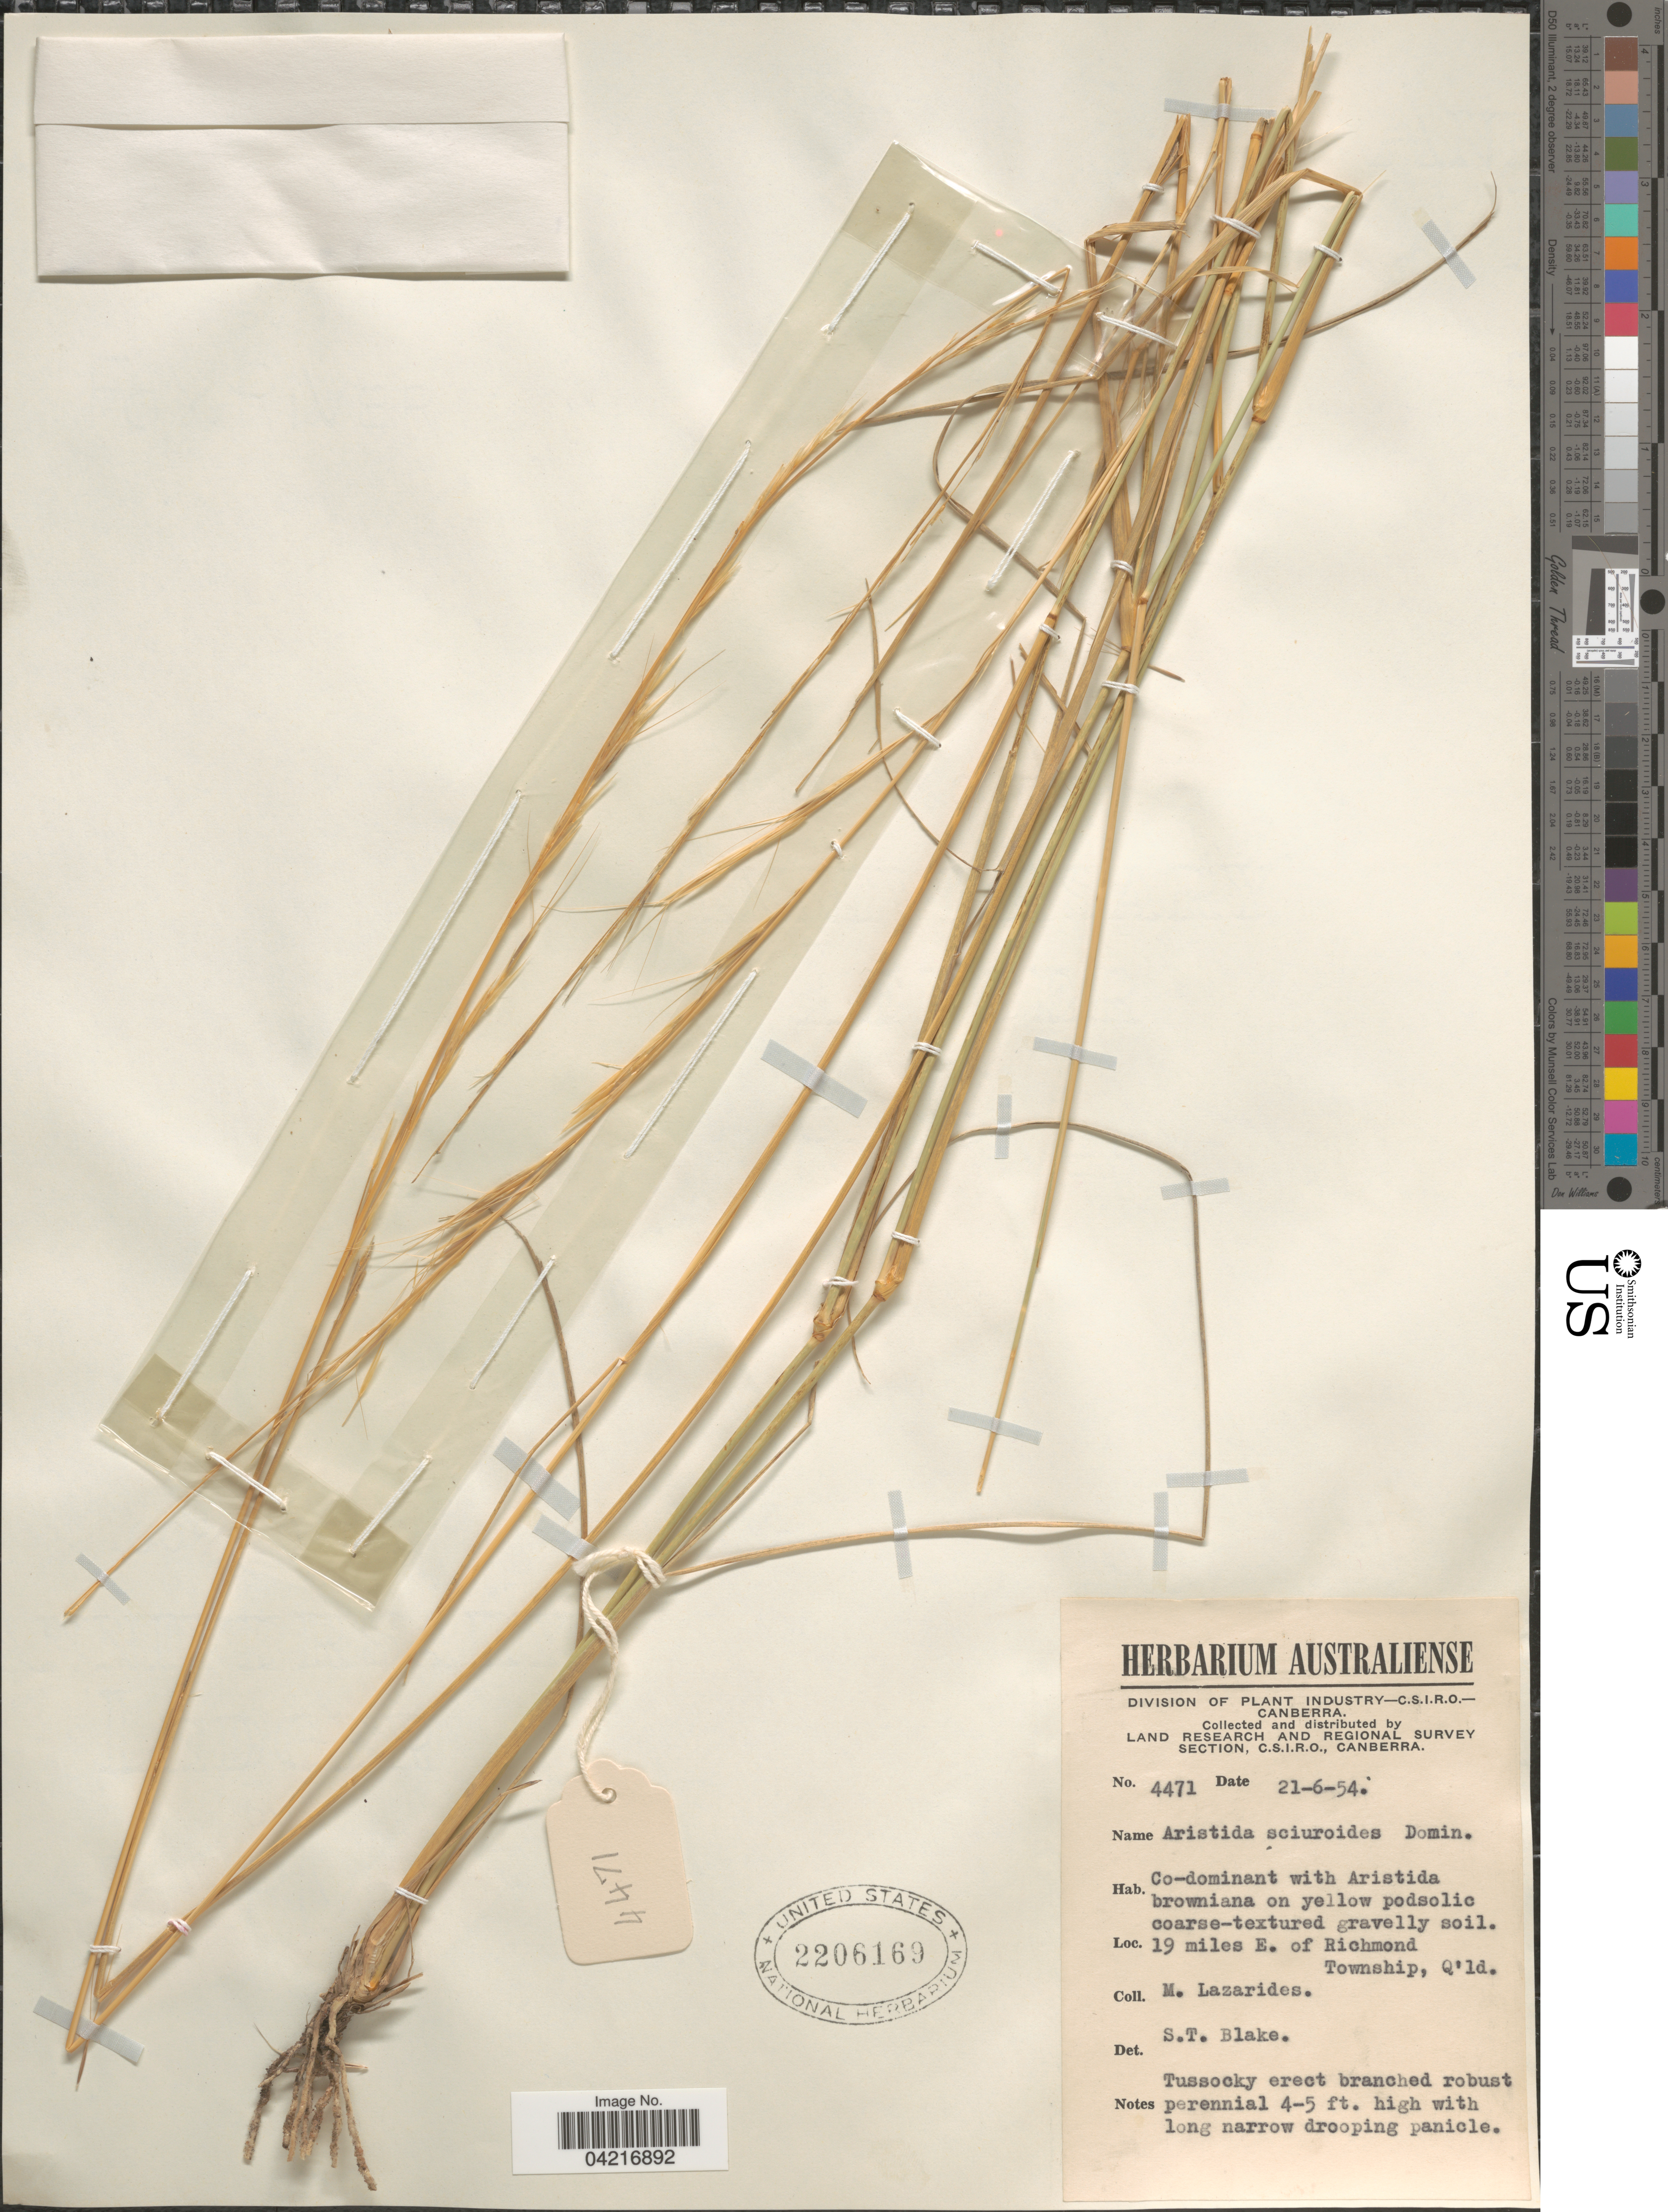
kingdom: Plantae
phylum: Tracheophyta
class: Liliopsida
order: Poales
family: Poaceae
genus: Aristida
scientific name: Aristida sciuroides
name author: Domin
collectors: M. Lazarides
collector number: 4471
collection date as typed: Transcribed d/m/y: 21/6/54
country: Australia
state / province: Queensland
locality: Land Research and Regional Survey Section, C.S.I.R.O. 19 miles E. of Richmond Township.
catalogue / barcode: US 2206169